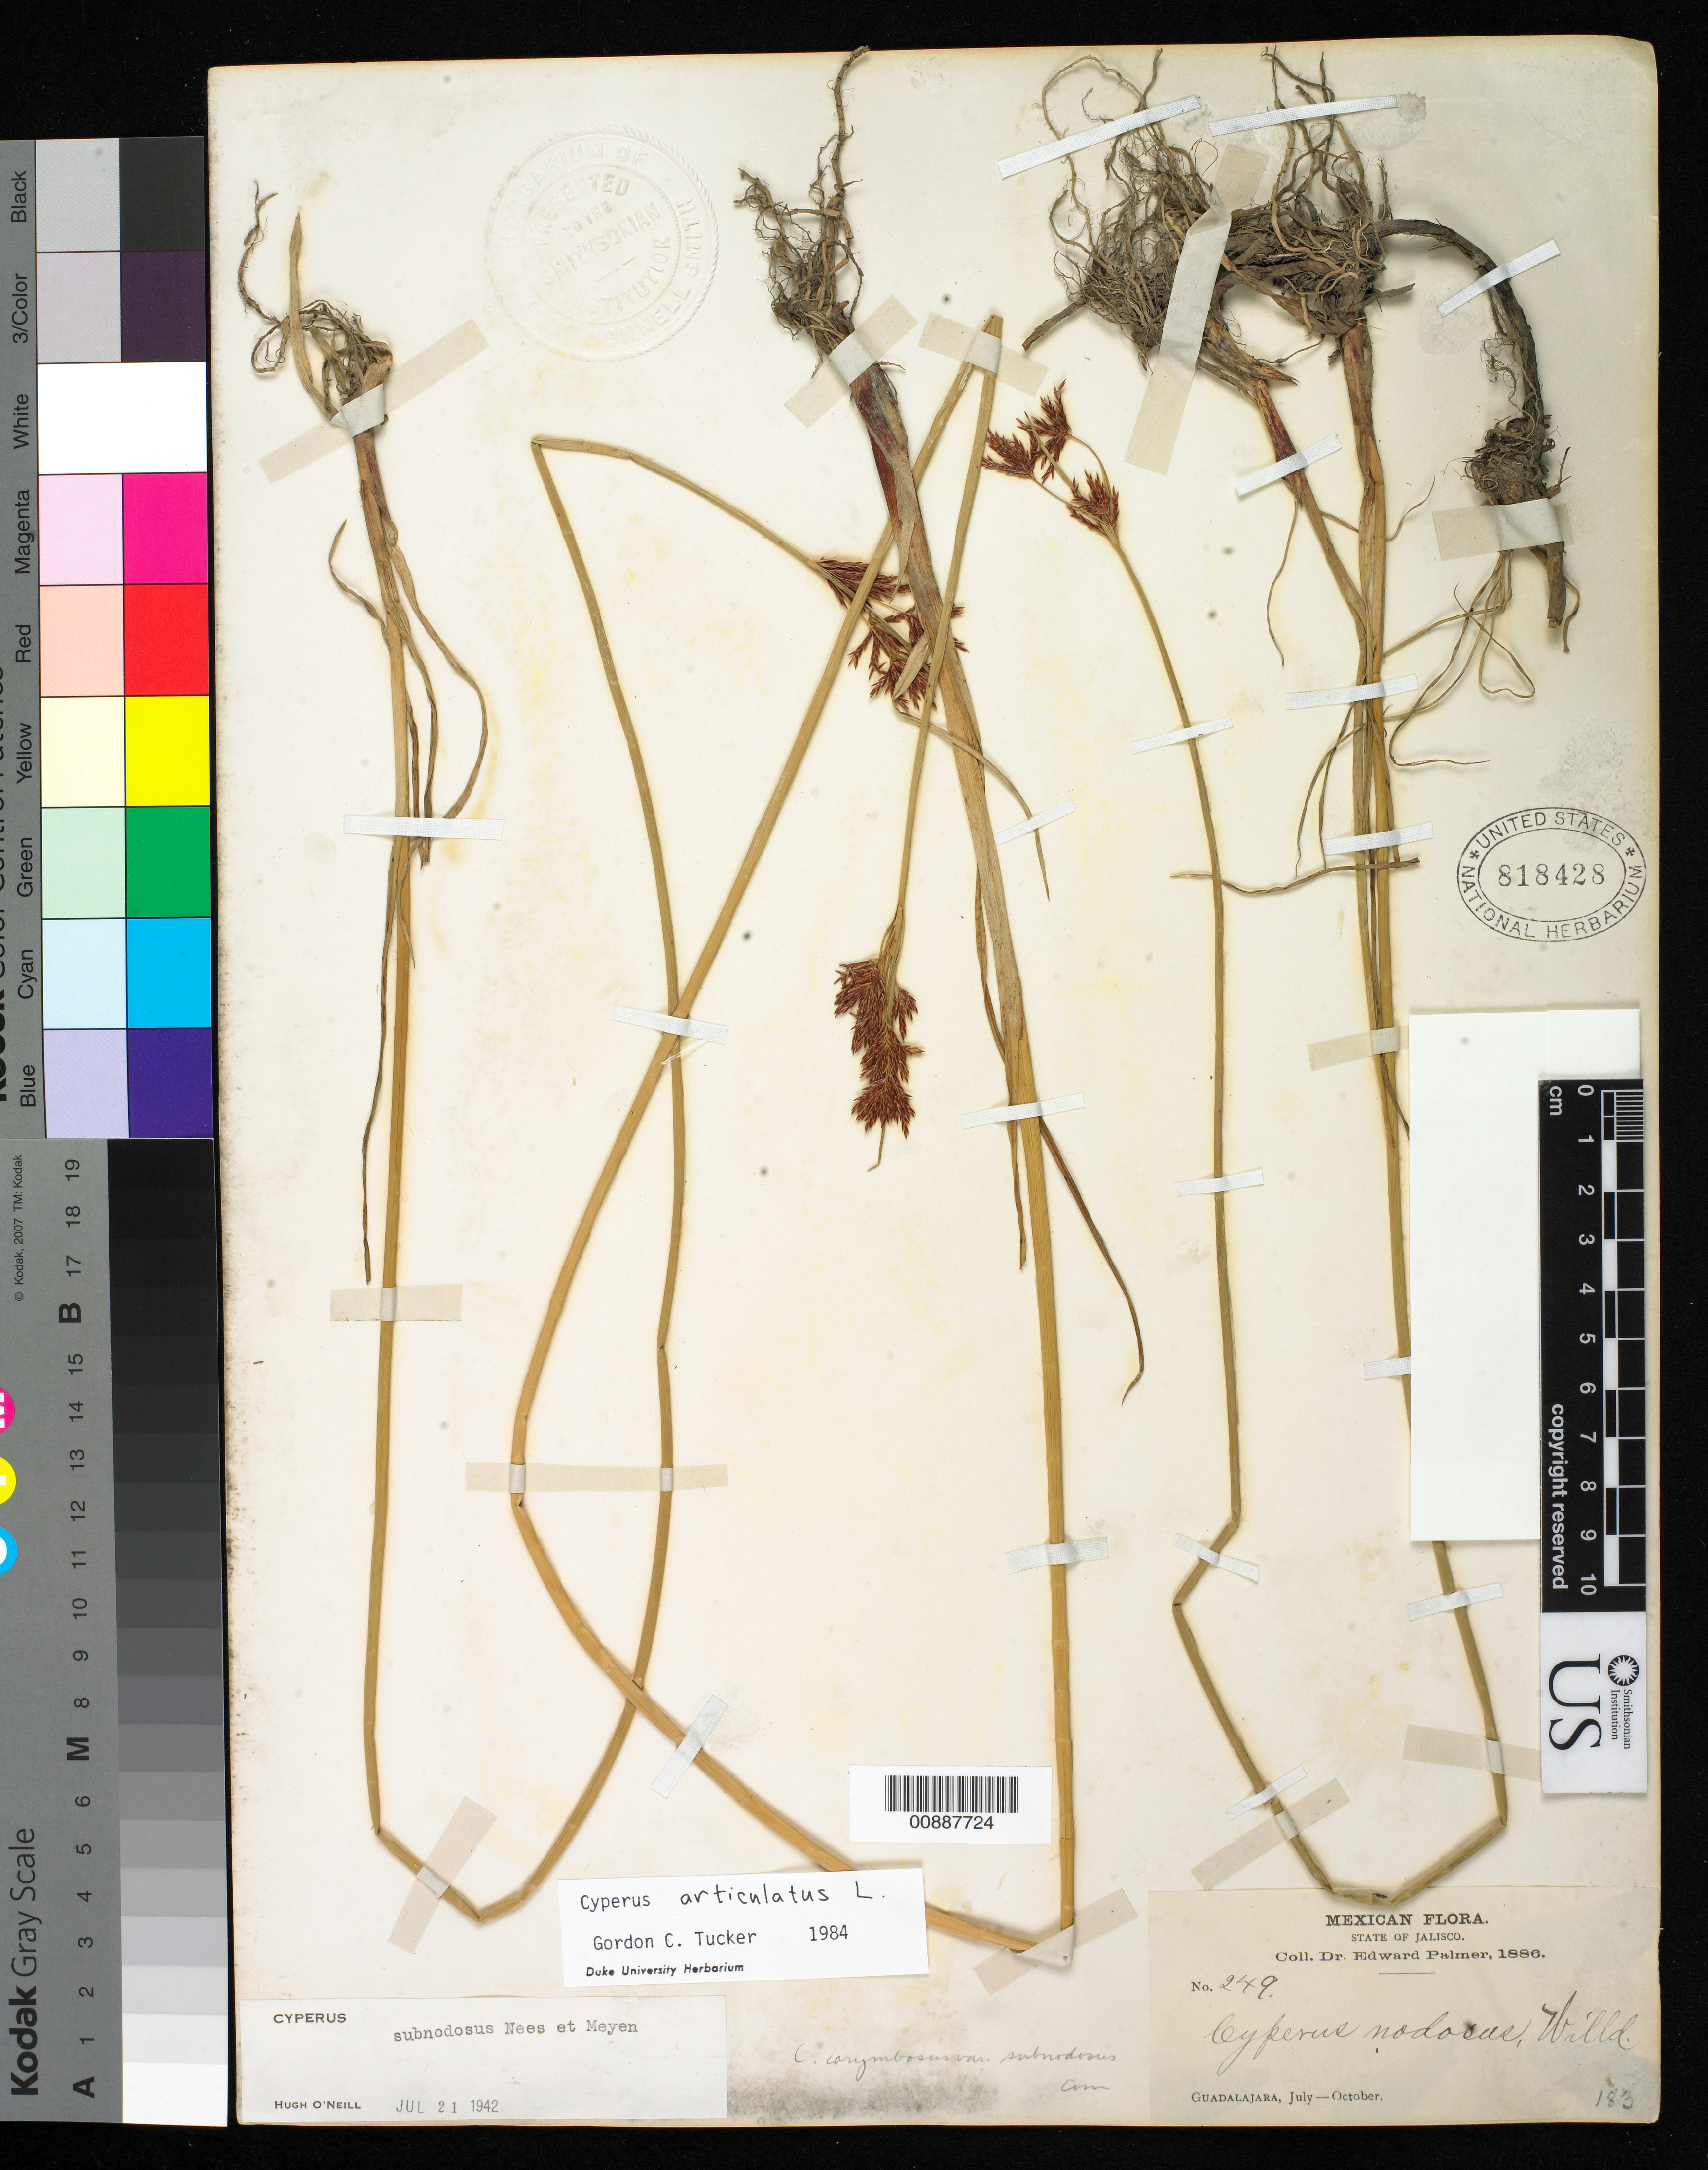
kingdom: Plantae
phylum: Tracheophyta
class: Liliopsida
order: Poales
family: Cyperaceae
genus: Cyperus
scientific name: Cyperus articulatus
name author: L.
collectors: E. Palmer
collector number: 249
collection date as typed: Jul 1886 to -- Oct 1886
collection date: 1886-07/1886-10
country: Mexico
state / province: Jalisco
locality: Guadalajara, Jalisco.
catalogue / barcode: US 818428